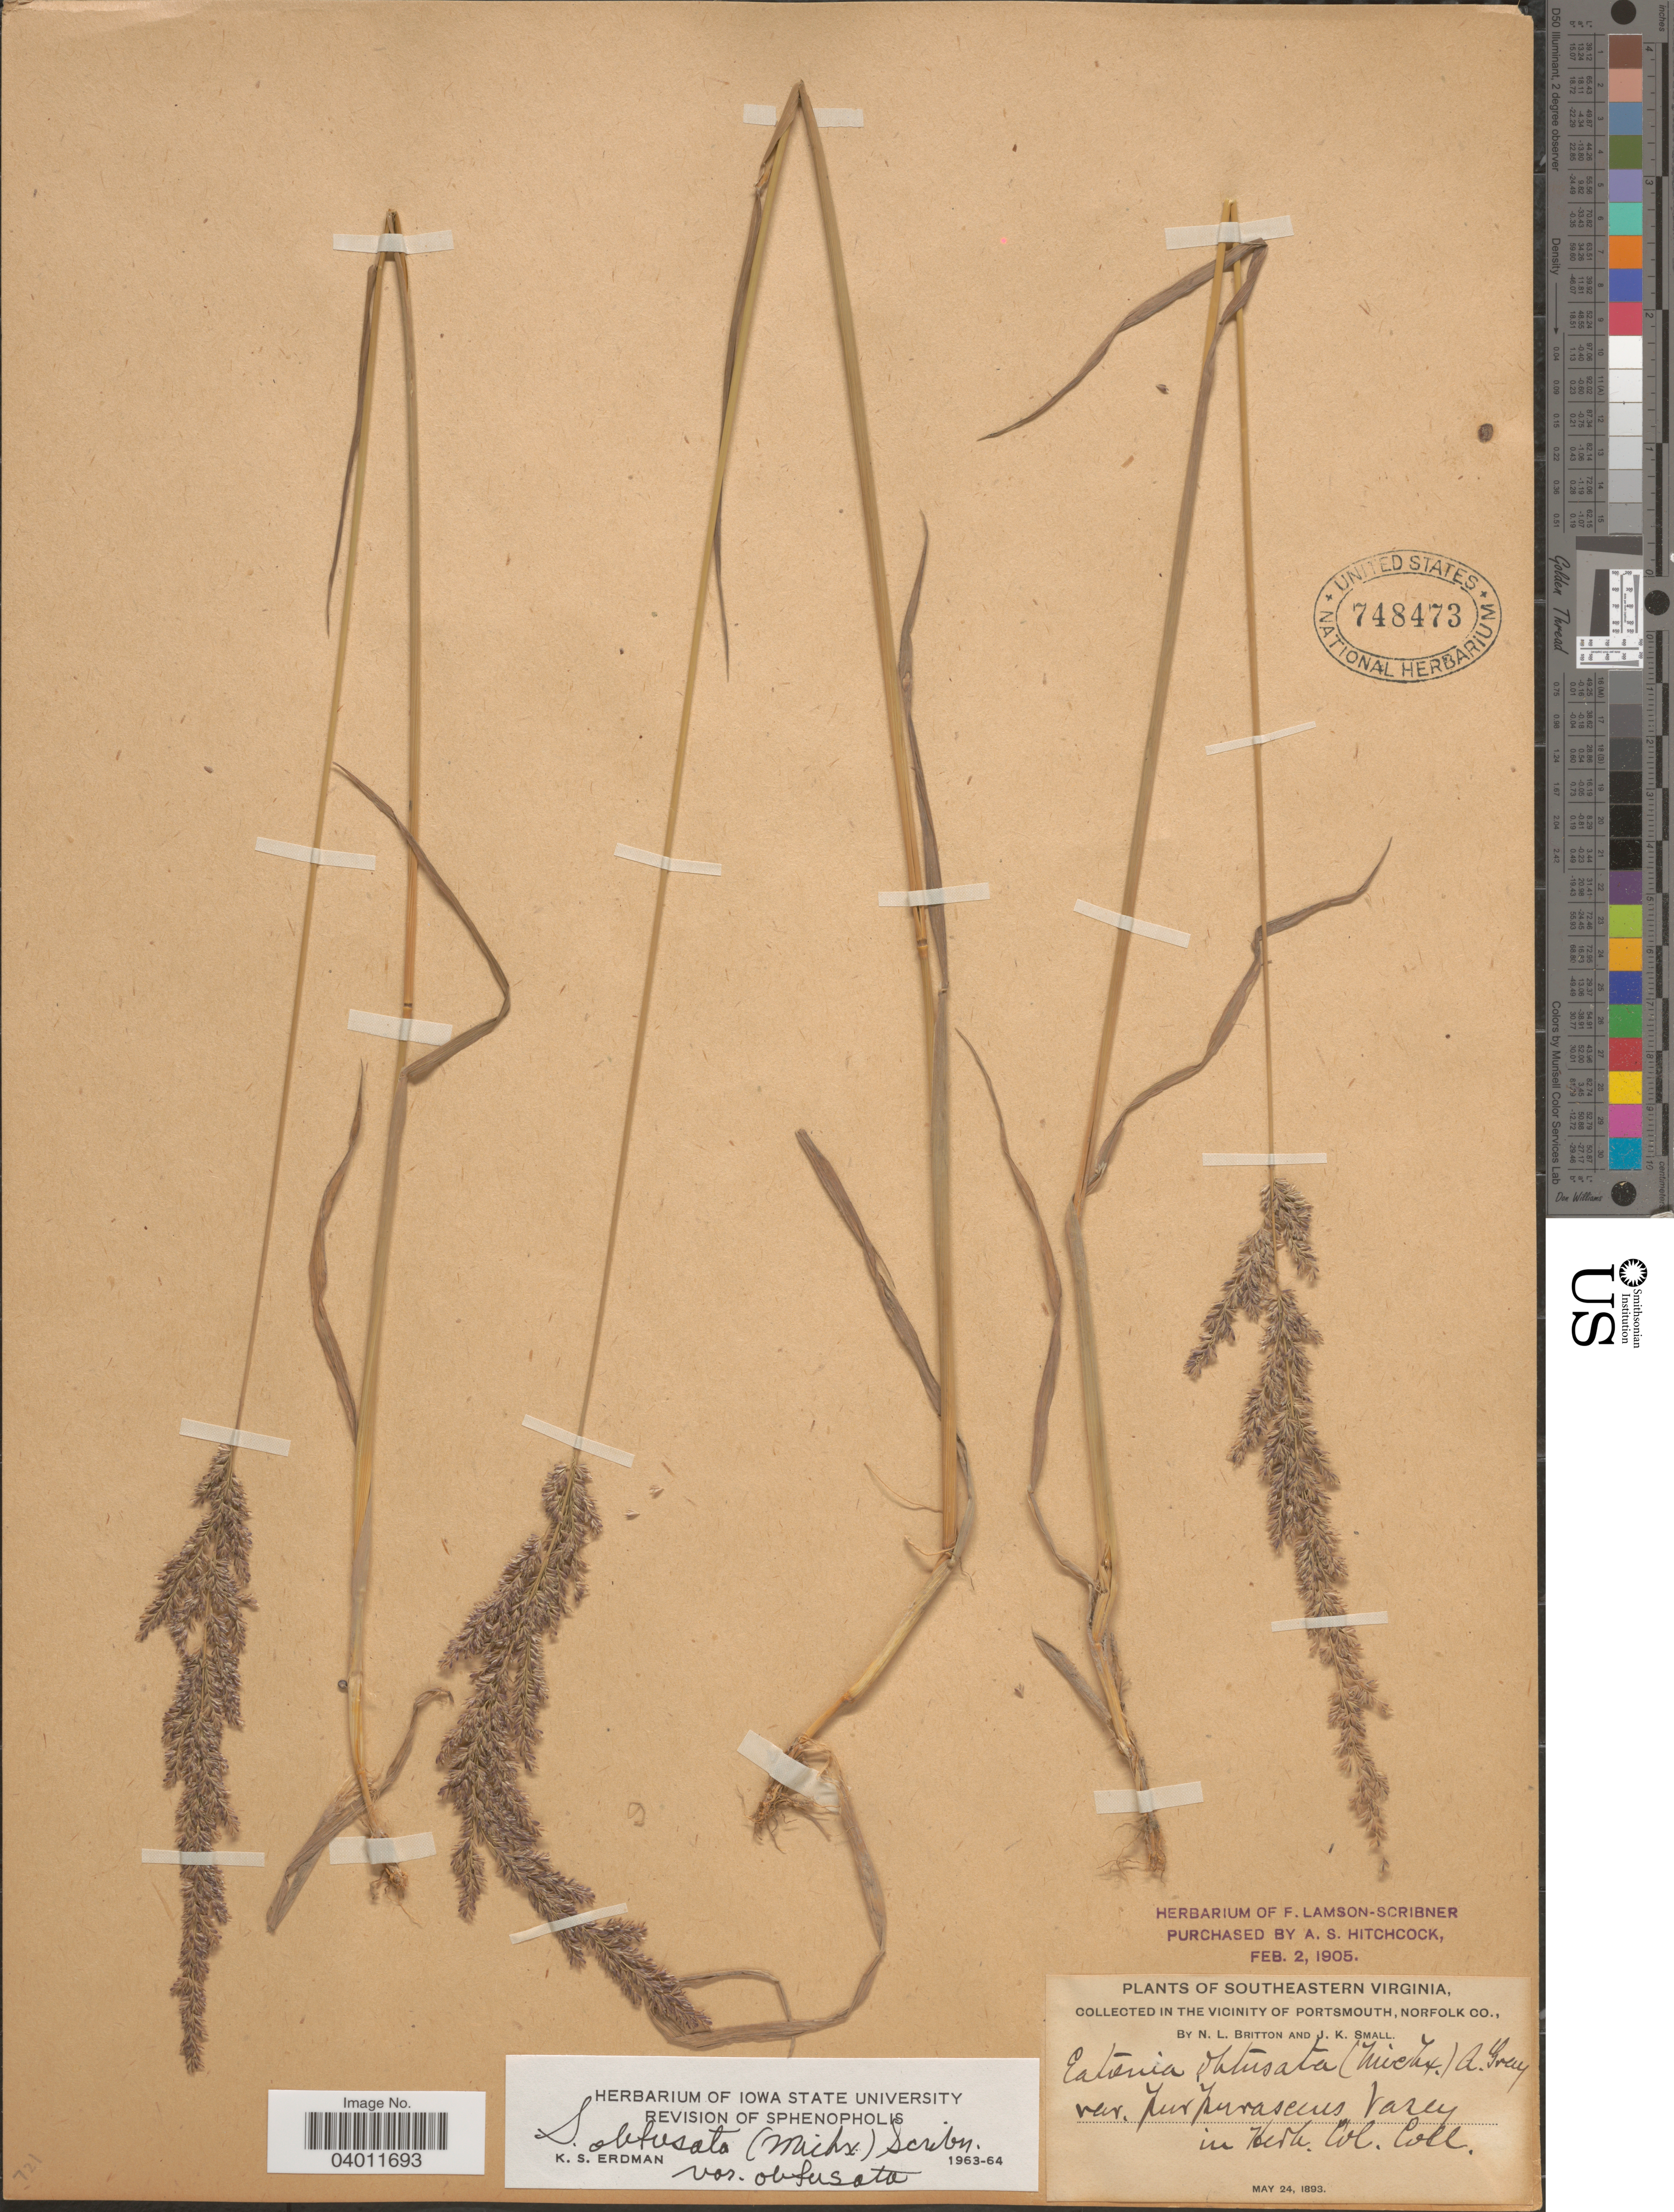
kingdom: Plantae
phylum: Tracheophyta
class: Liliopsida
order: Poales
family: Poaceae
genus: Sphenopholis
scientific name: Sphenopholis obtusata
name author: (Michx.) Scribn.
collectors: Mrs. N. L. Britton & J. K. Small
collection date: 1893-05-24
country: United States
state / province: Virginia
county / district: City of Portsmouth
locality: Southeastern Virginia. In the vicinity of Portsmouth, Norfolk Co.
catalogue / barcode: US 748473